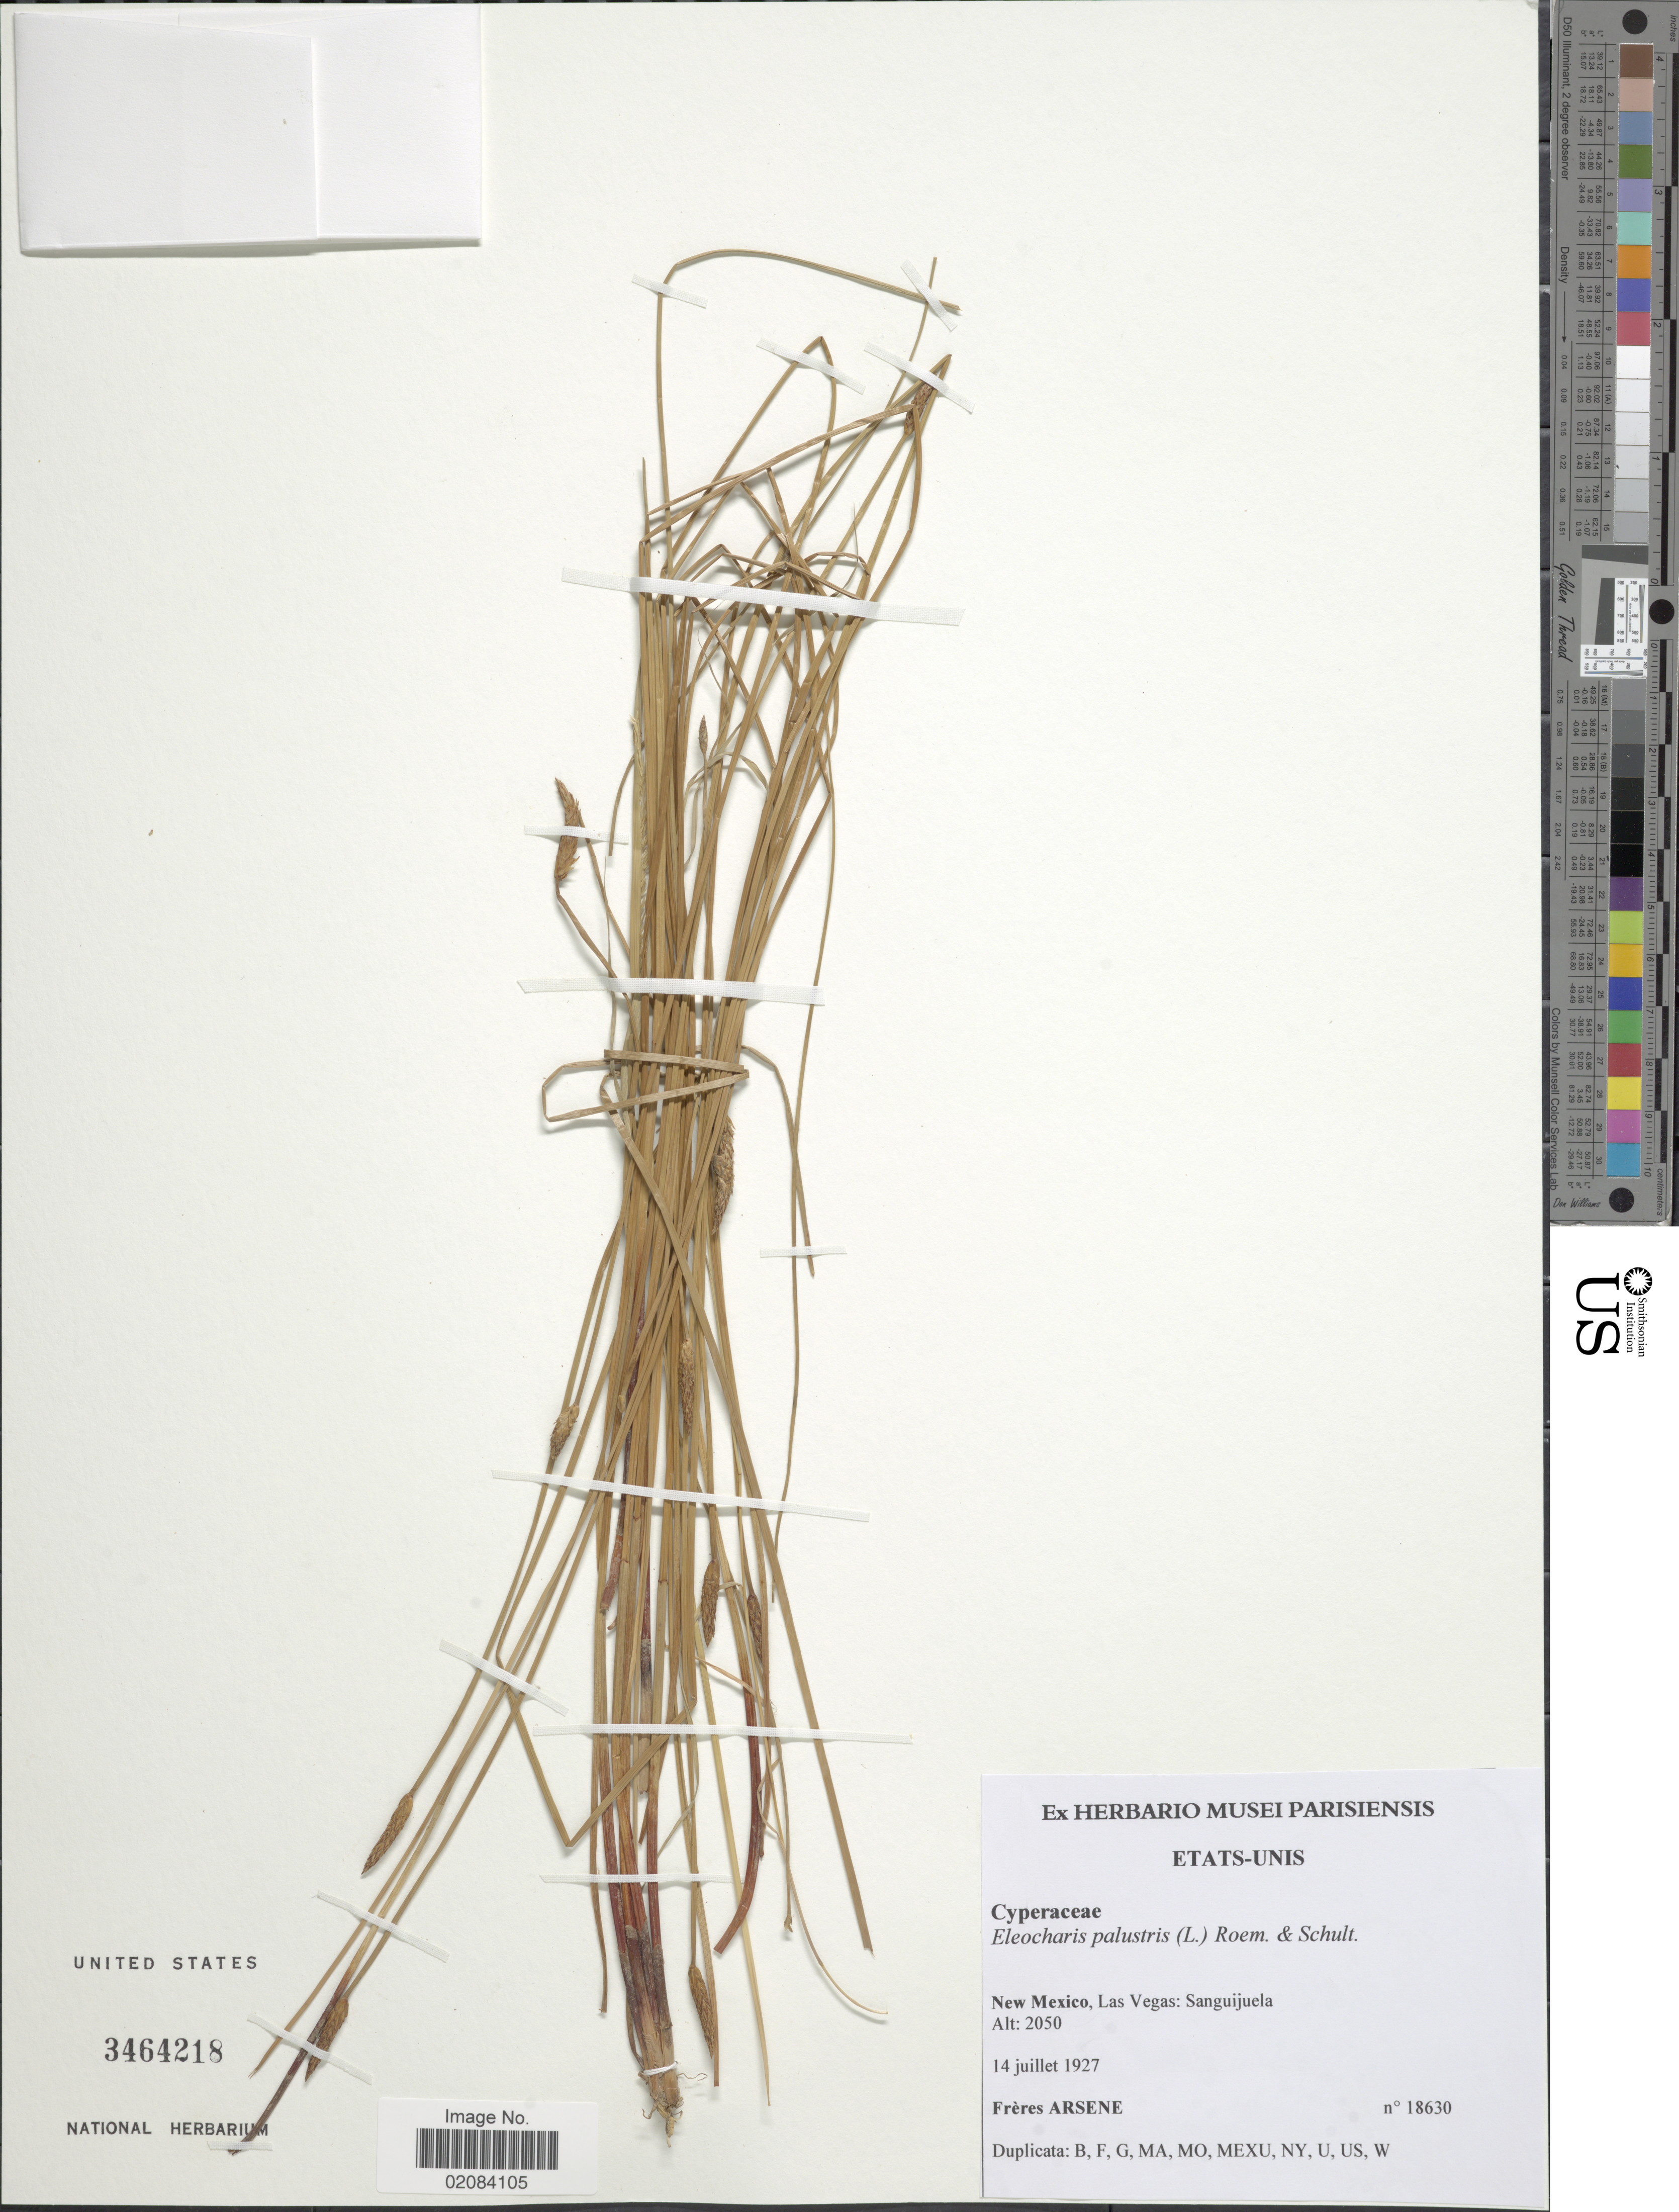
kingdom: Plantae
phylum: Tracheophyta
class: Liliopsida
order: Poales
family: Cyperaceae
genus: Eleocharis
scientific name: Eleocharis palustris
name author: (L.) Roem. & Schult.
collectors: Bro. G. Arsène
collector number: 18630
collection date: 1927-07-14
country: United States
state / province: New Mexico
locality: Etats-Unis, New-Mexico, Las Vegas: Sanguijuela.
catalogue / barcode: US 3464218